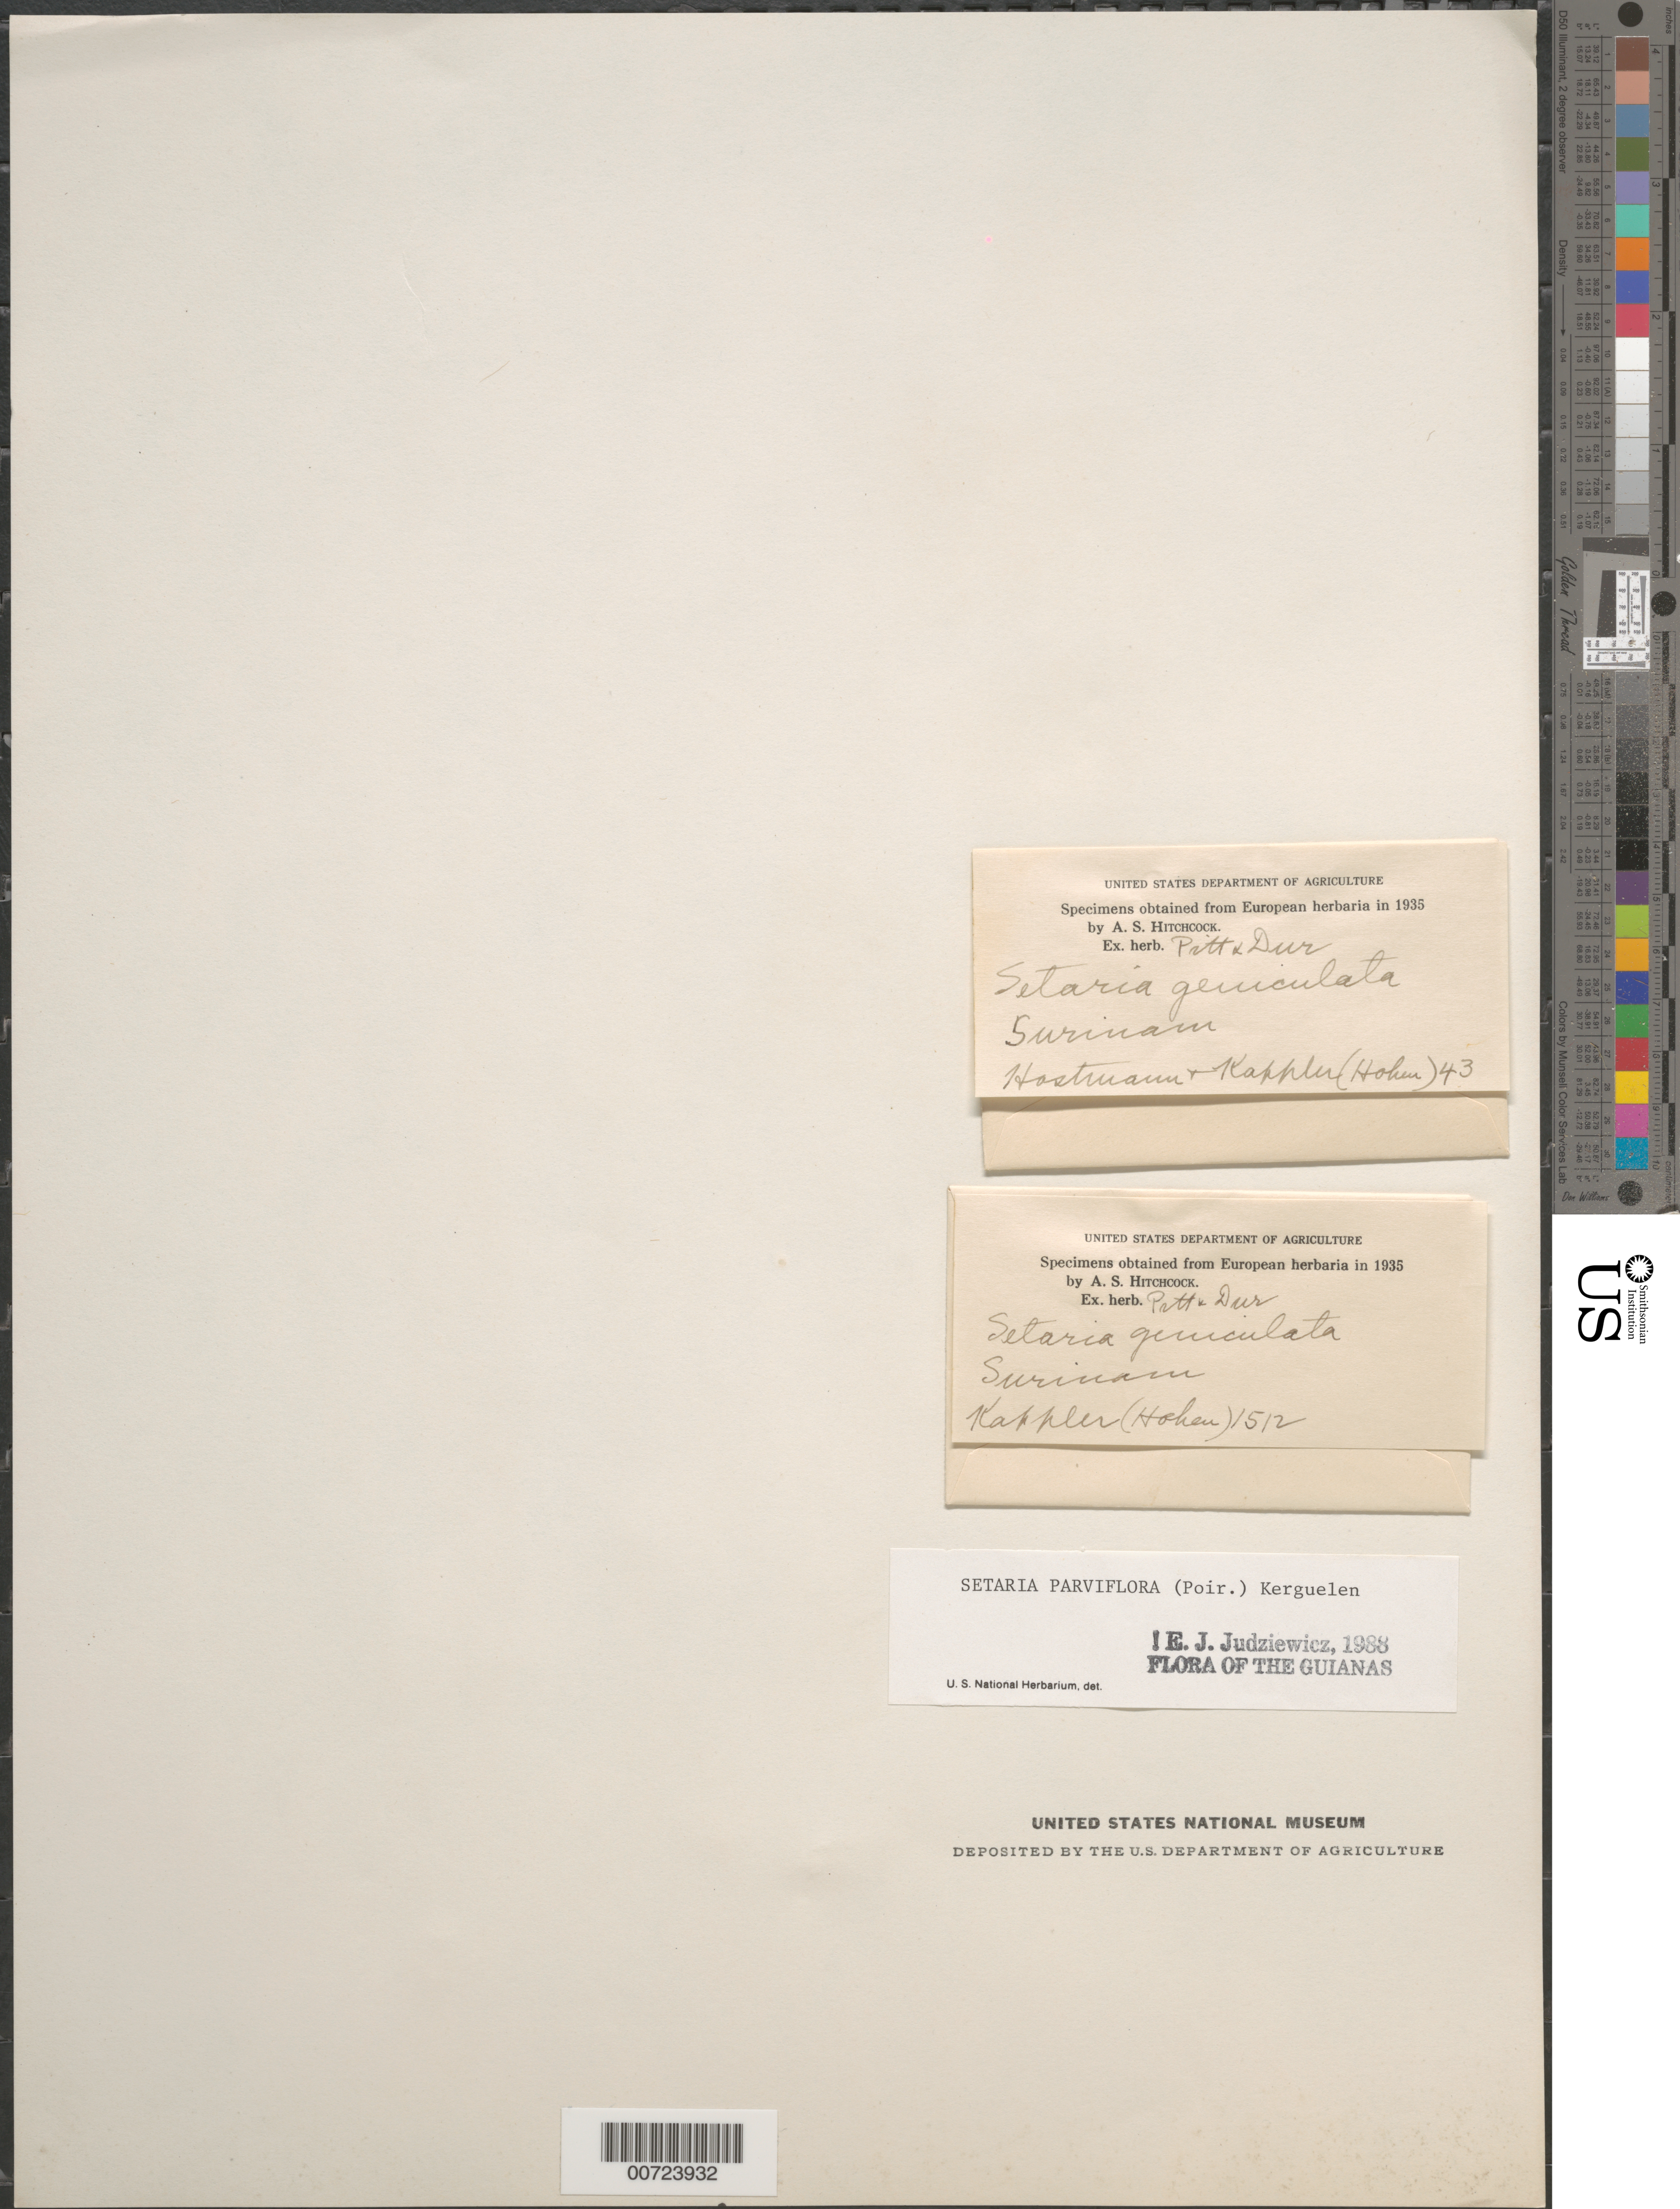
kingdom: Plantae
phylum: Tracheophyta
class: Liliopsida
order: Poales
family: Poaceae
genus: Setaria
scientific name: Setaria parviflora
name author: (Poir.) Kerguélen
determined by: Judziewicz, E. J.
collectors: F. Hostmann & A. Kappler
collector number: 43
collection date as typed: s.d.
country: Suriname